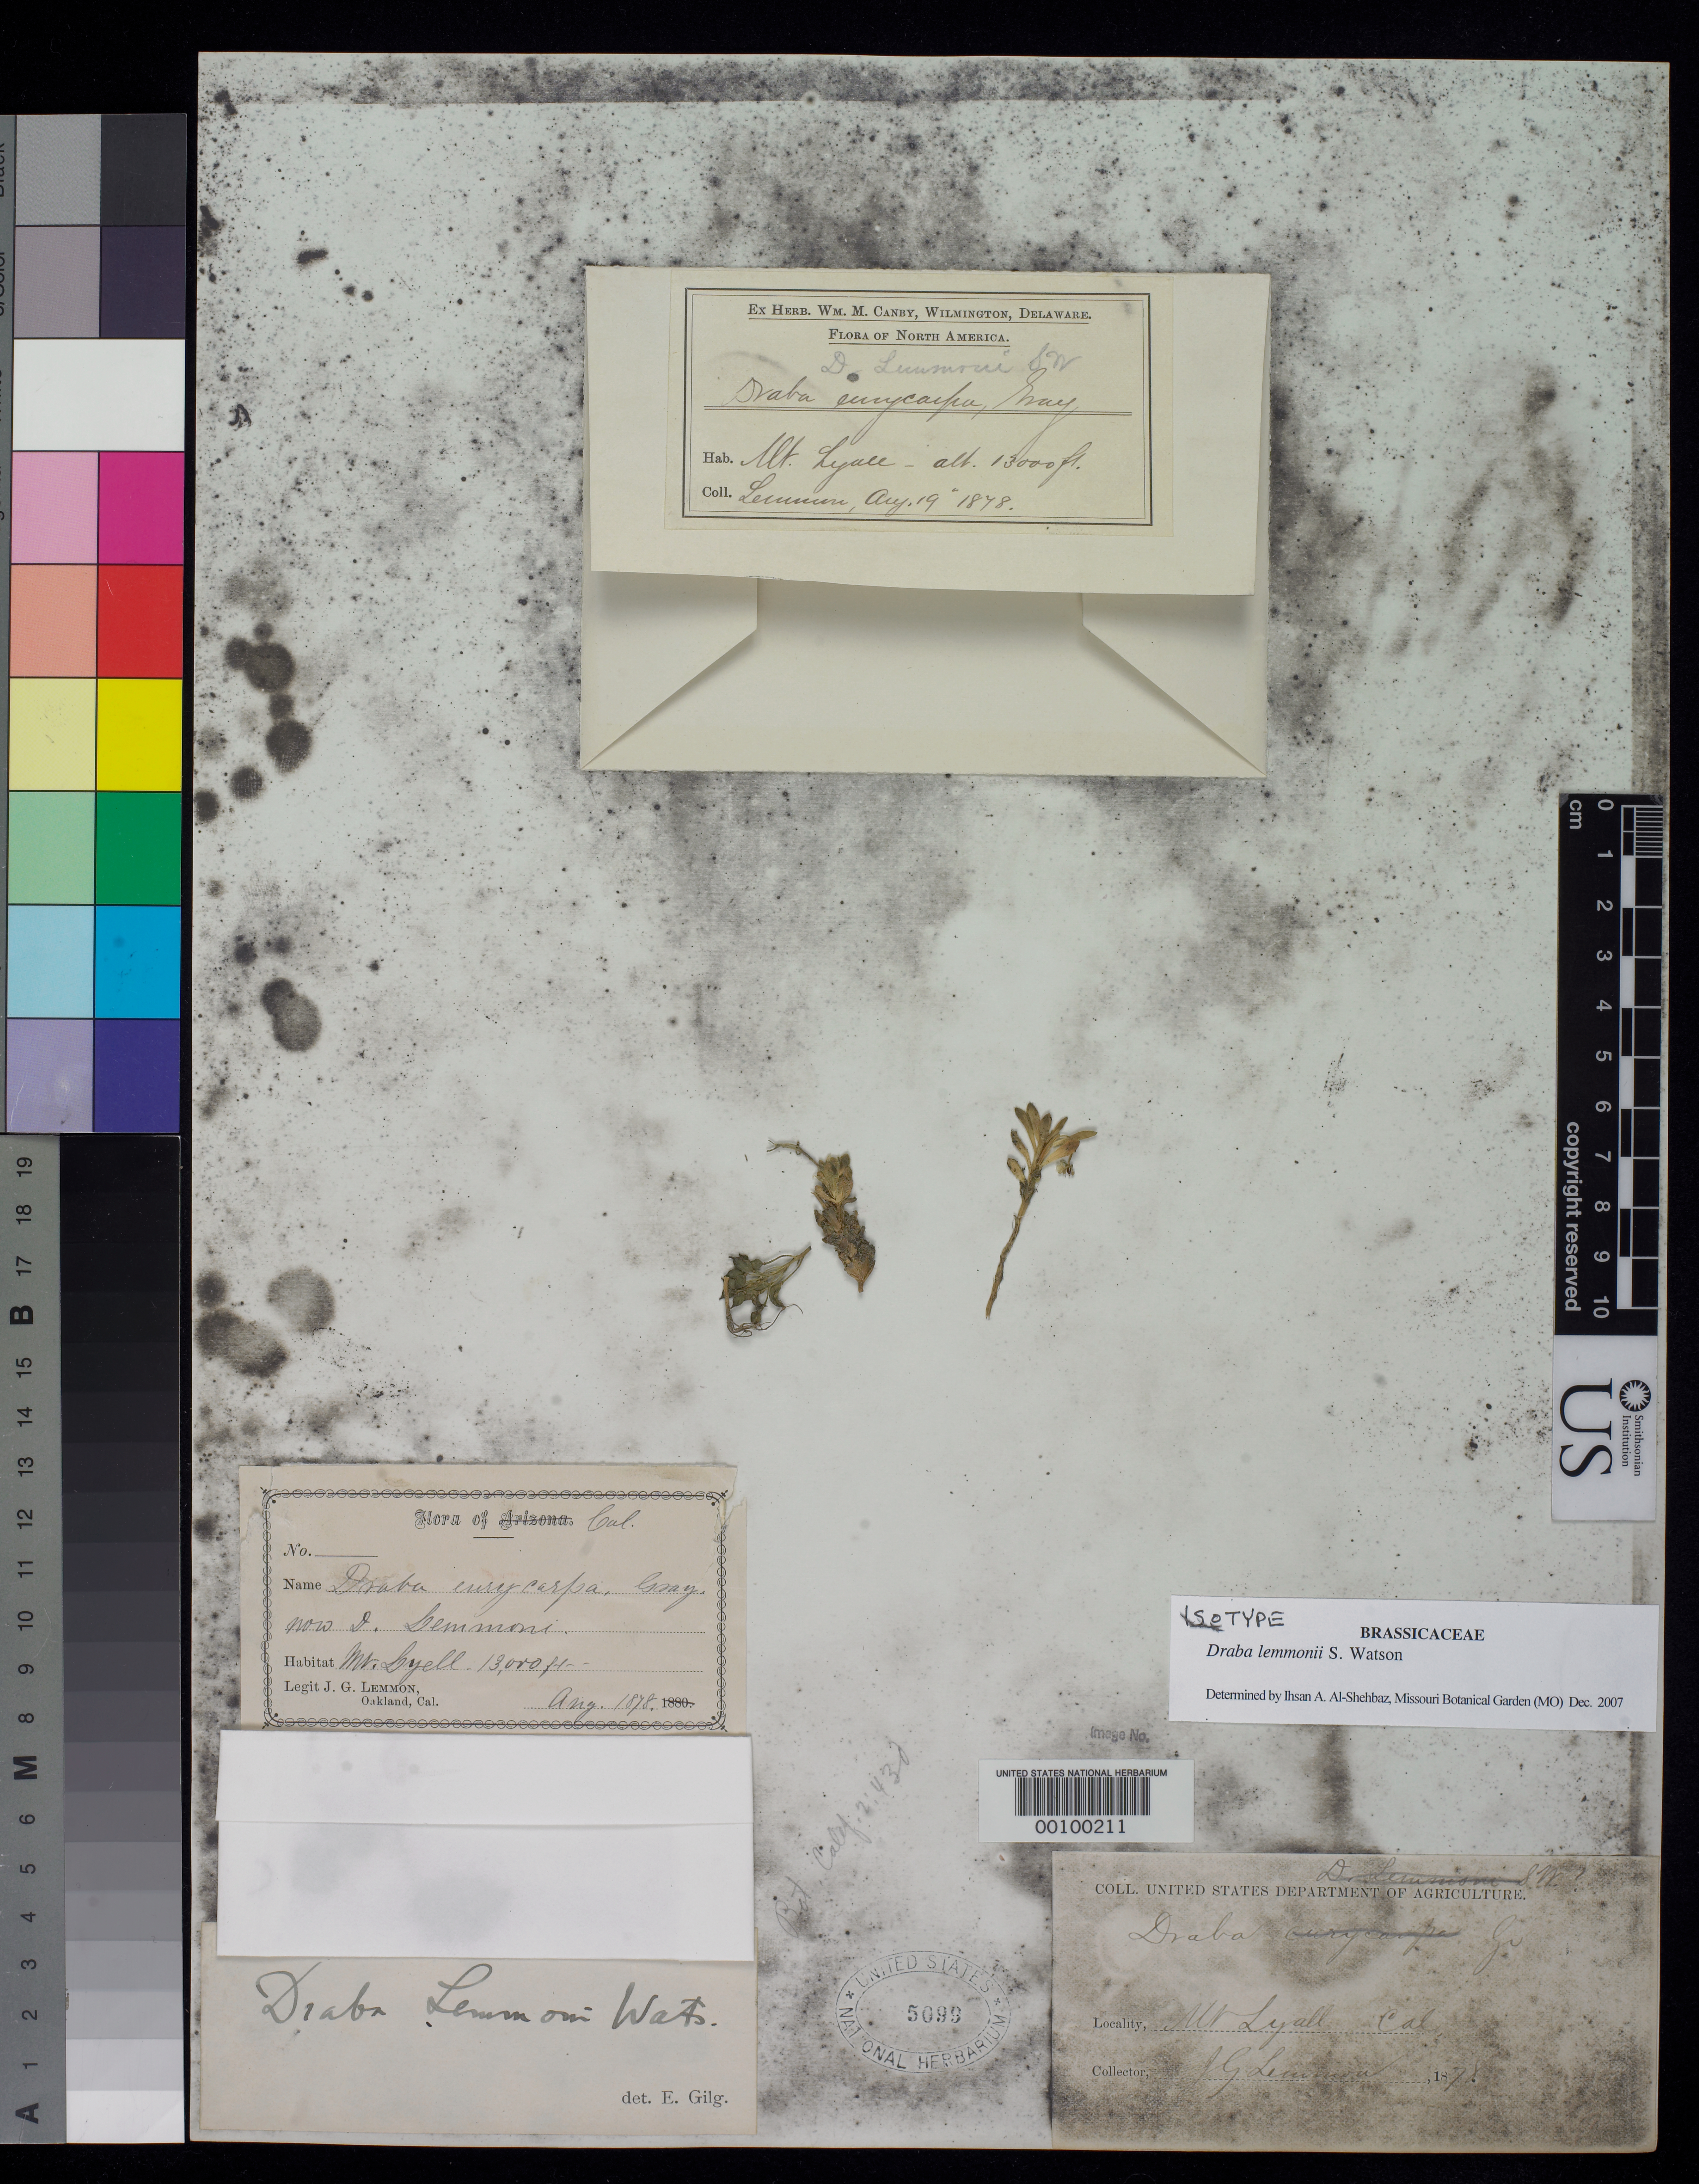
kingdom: Plantae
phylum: Tracheophyta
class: Magnoliopsida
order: Brassicales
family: Brassicaceae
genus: Draba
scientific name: Draba lemmonii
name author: S. Watson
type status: Isotype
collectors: J. G. Lemmon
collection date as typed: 19 Aug 1878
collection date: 1878-08-19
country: United States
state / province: California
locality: Mt. Lyall.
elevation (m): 3962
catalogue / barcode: US 5099